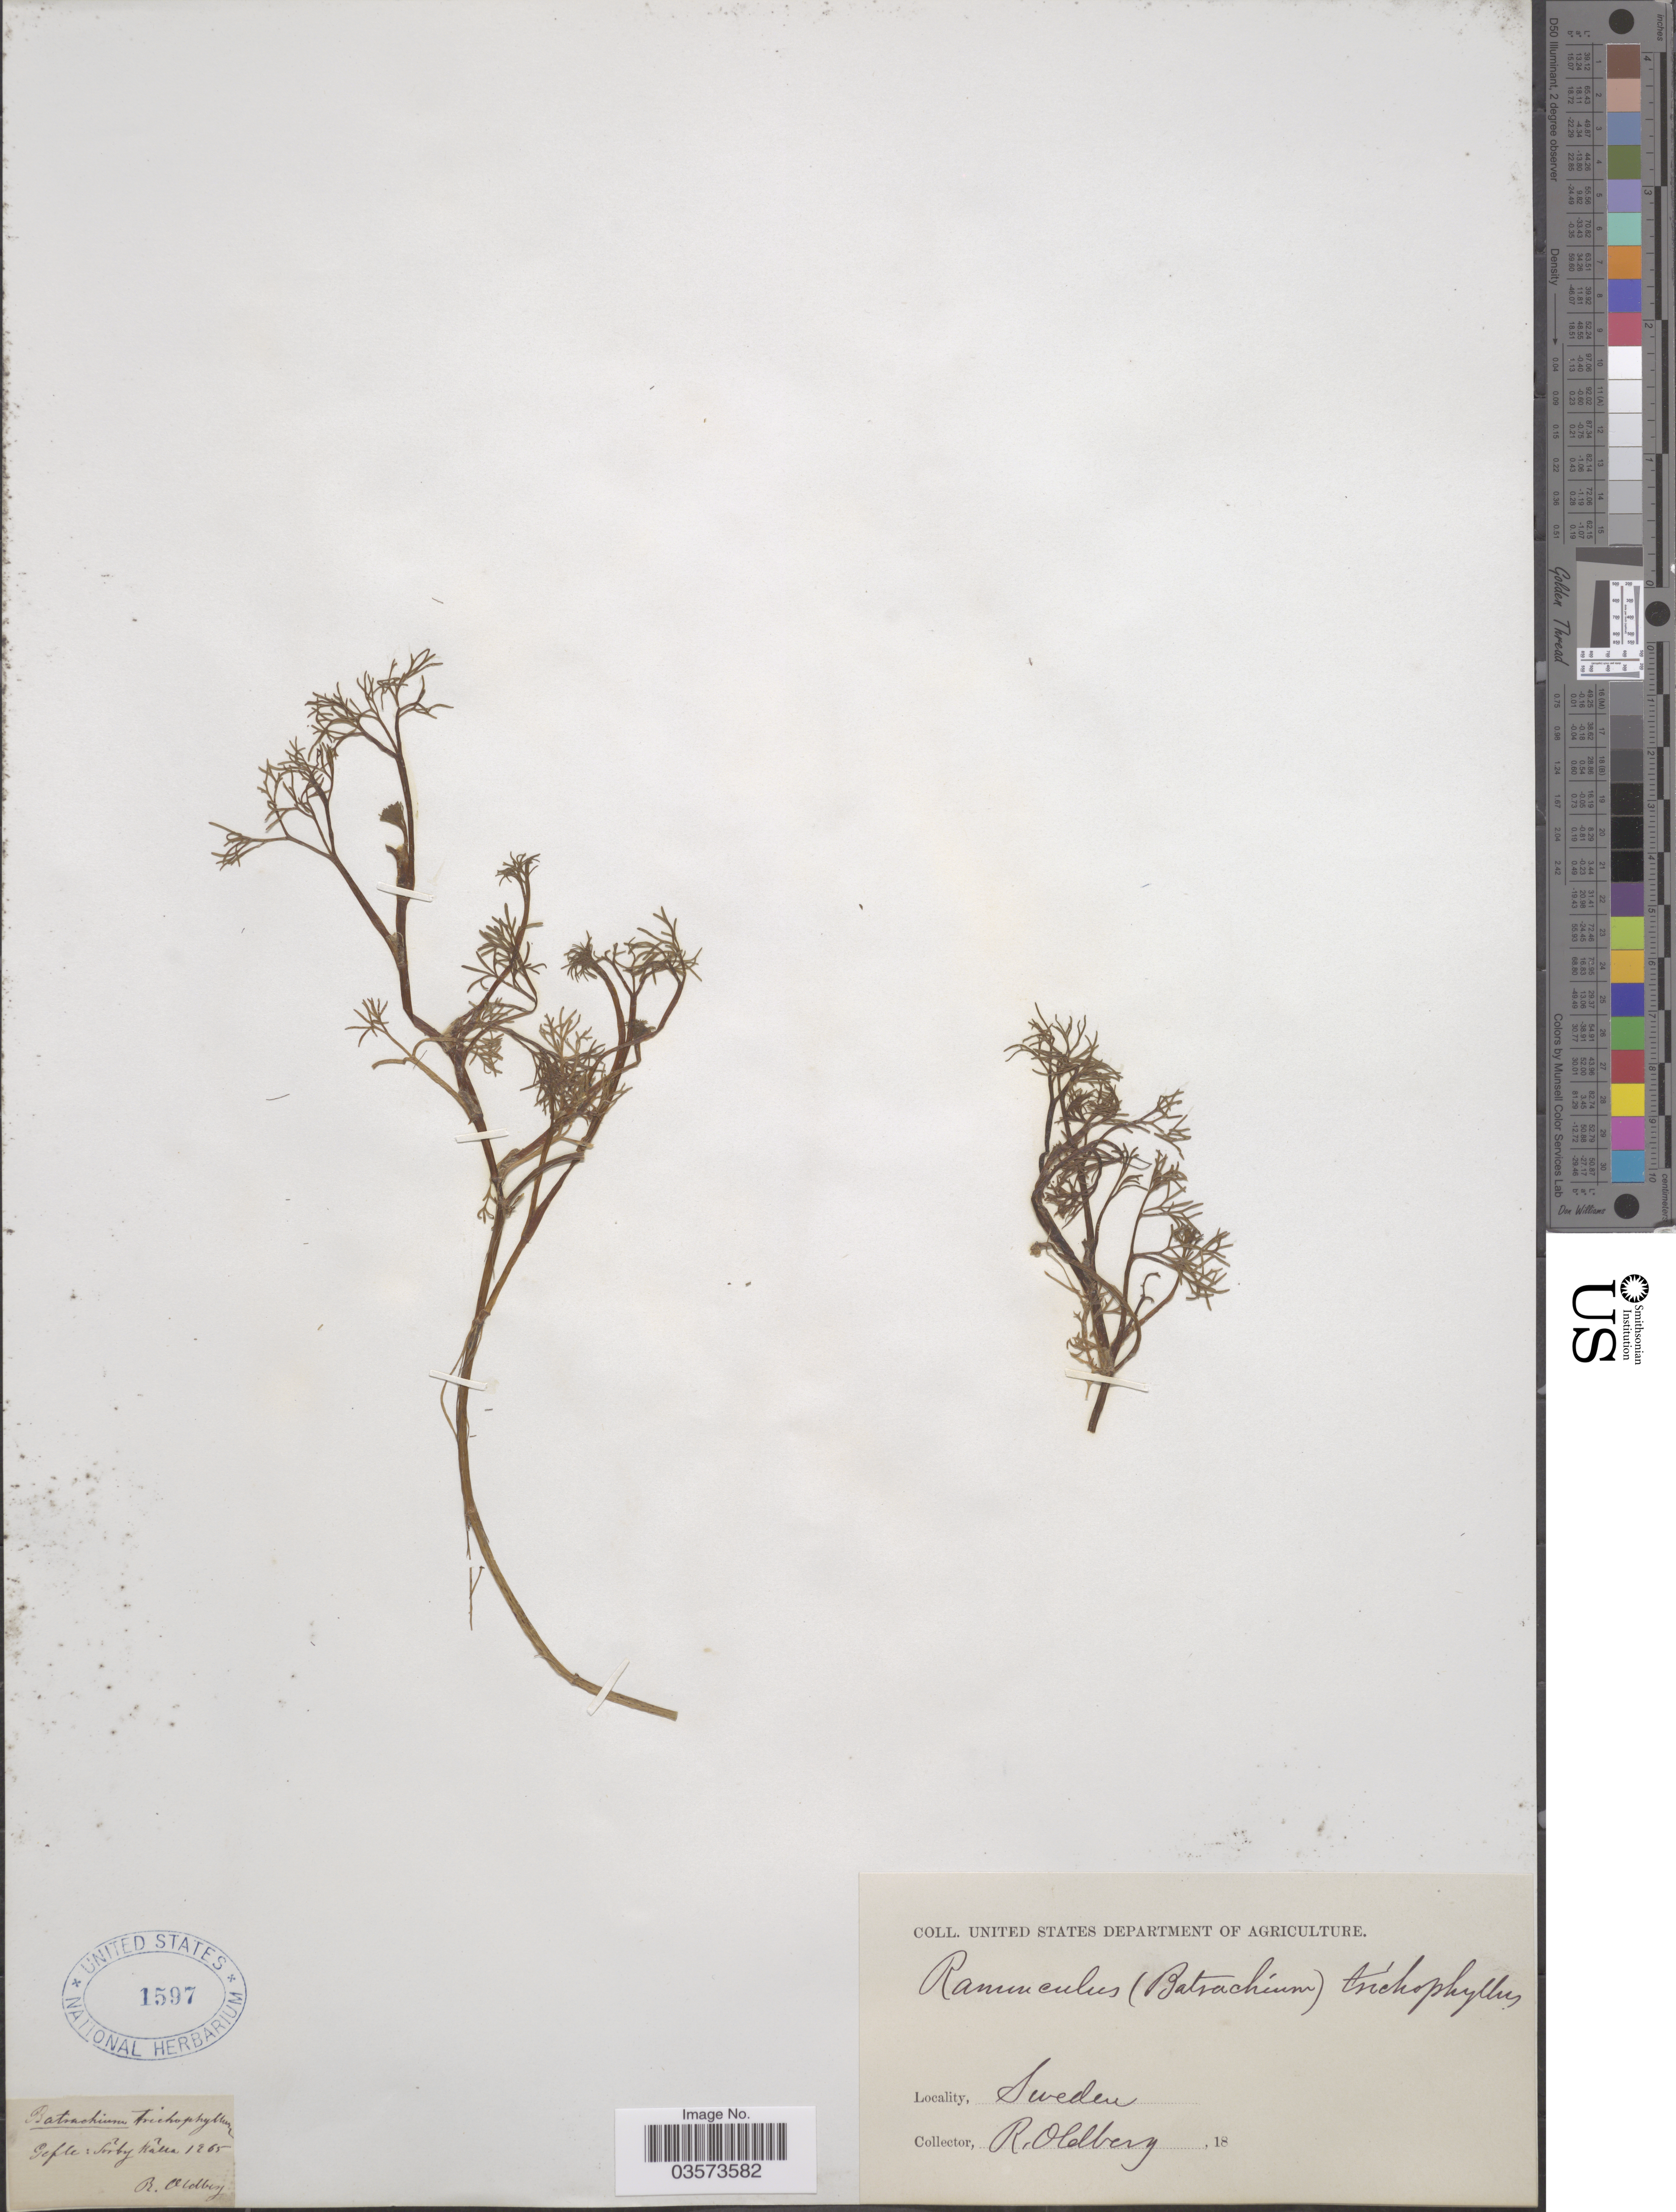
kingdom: Plantae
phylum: Tracheophyta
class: Magnoliopsida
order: Ranunculales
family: Ranunculaceae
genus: Ranunculus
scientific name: Ranunculus trichophyllus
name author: Chaix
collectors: R. Oldberg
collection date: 1865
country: Sweden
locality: Gefle: Sörby Källa.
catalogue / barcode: US 1597